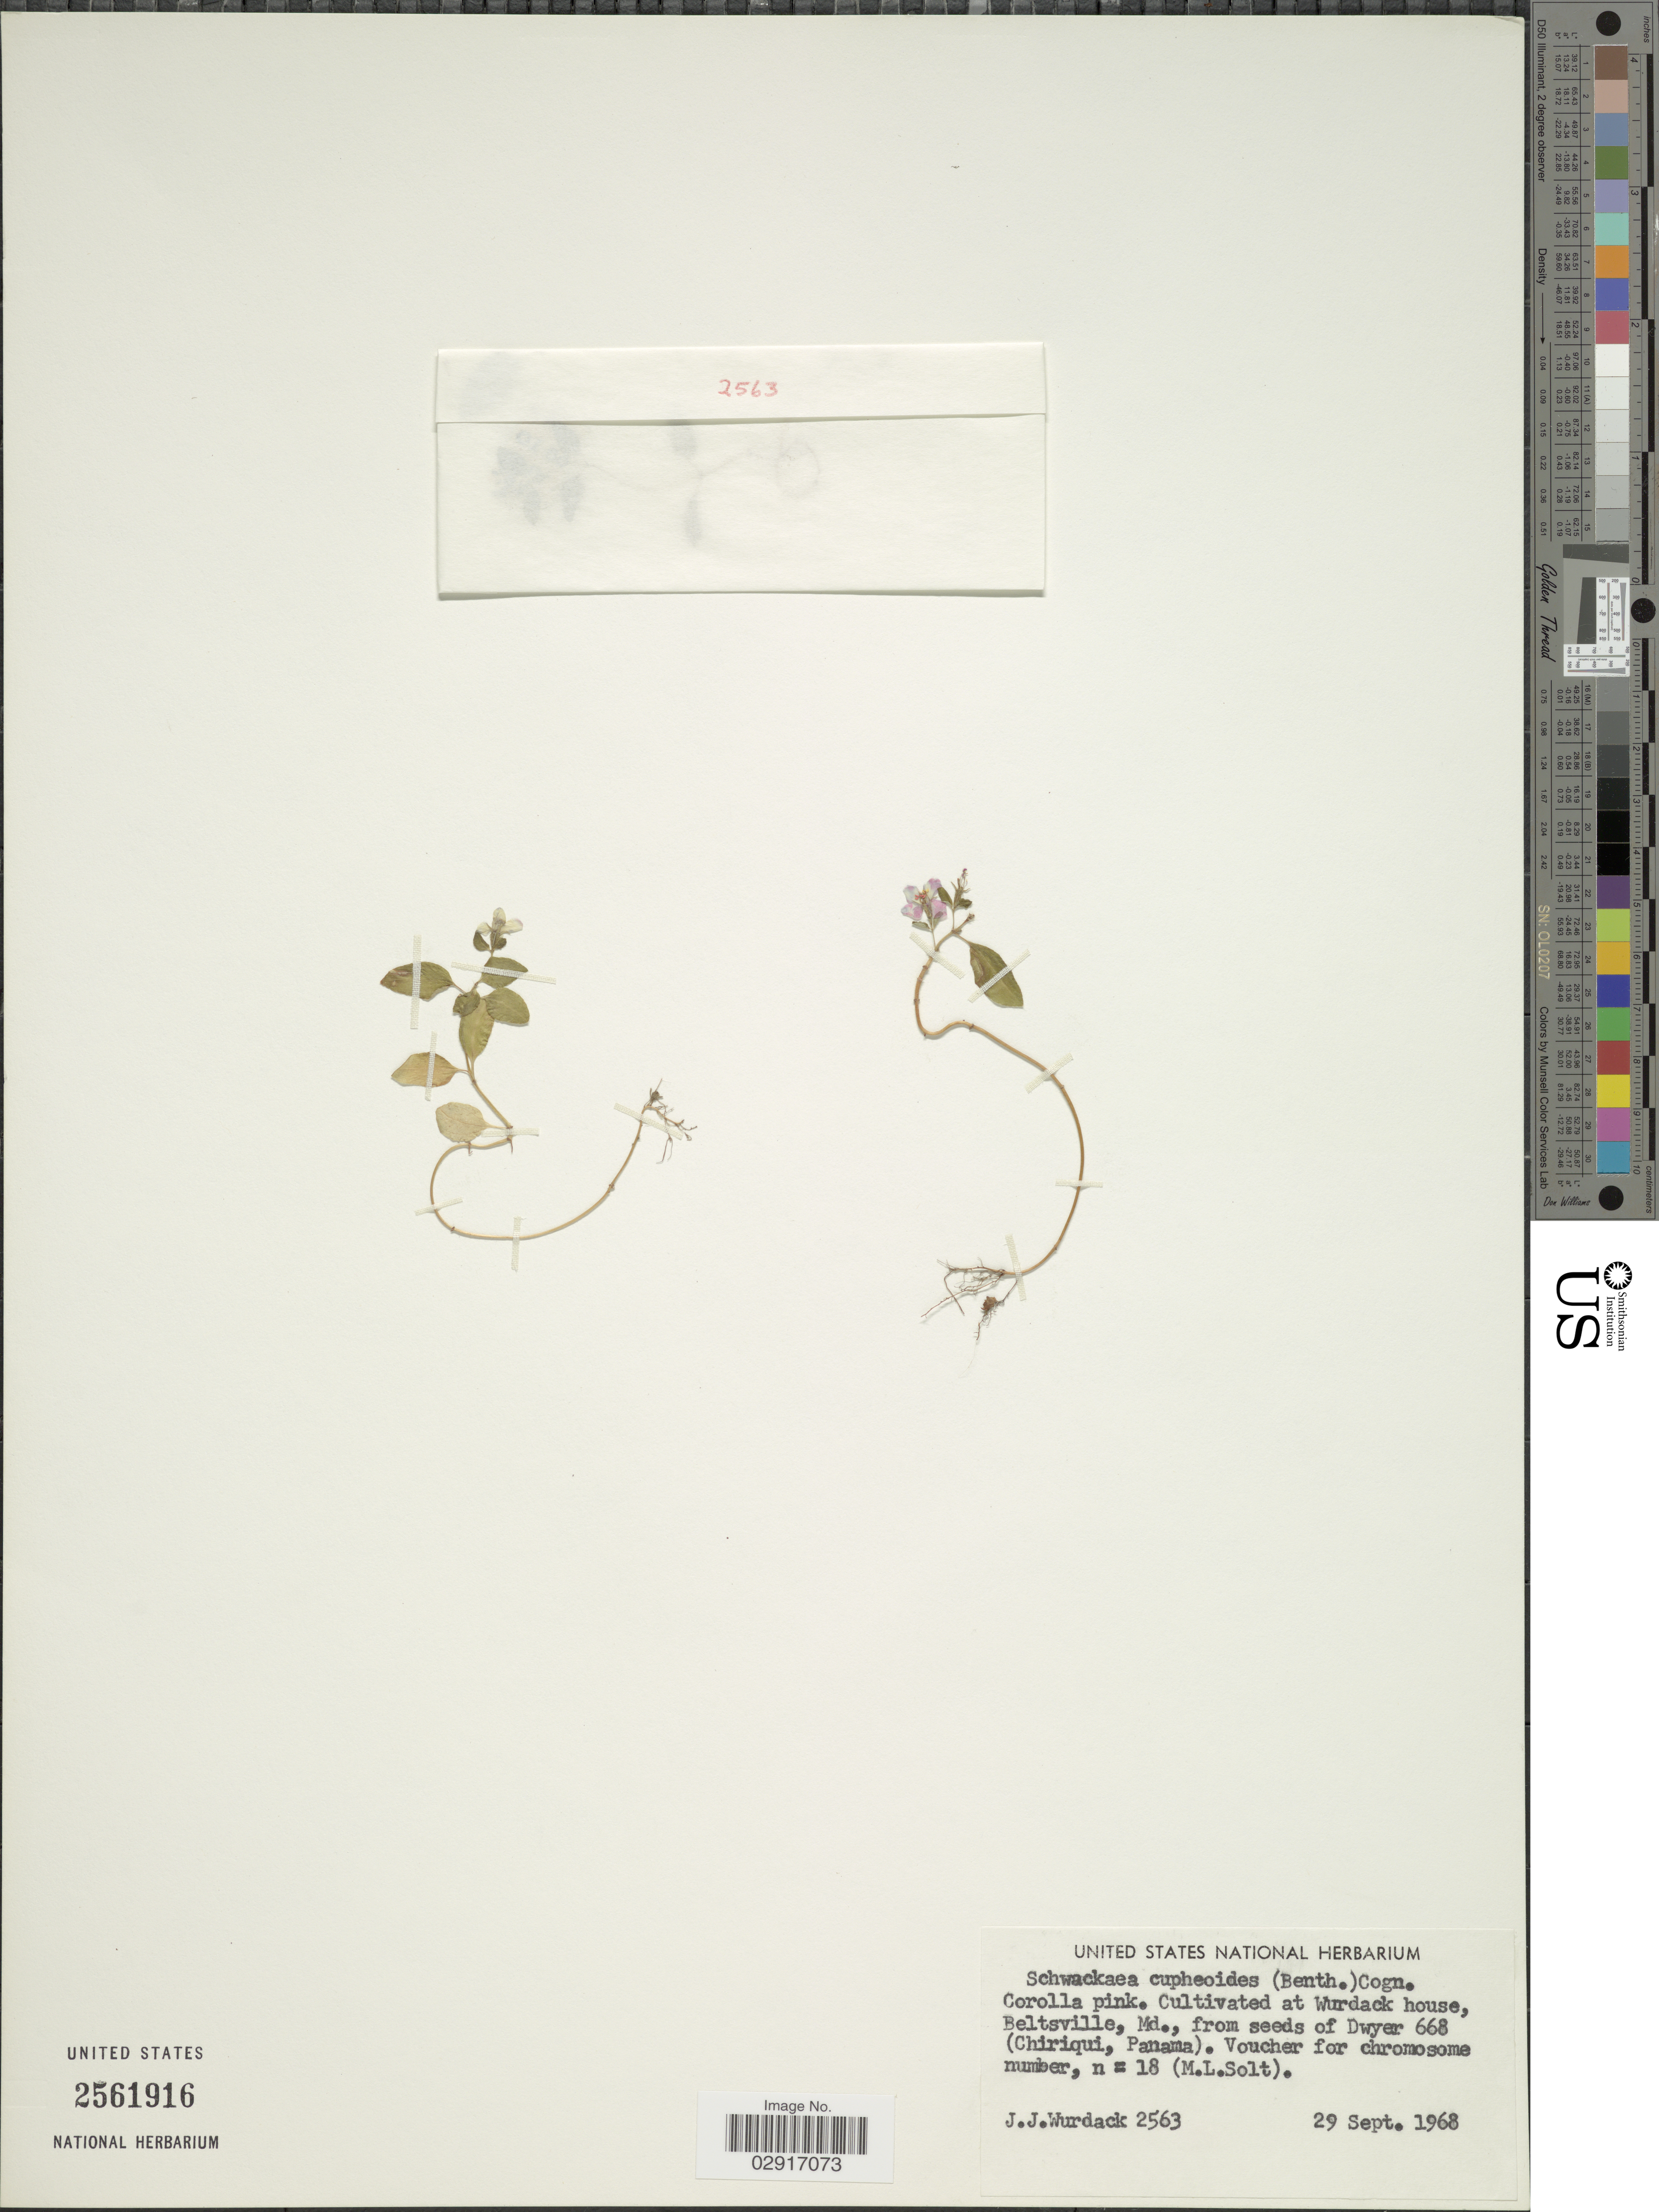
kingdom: Plantae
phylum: Tracheophyta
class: Magnoliopsida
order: Myrtales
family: Melastomataceae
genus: Schwackaea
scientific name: Schwackaea cupheoides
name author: (Benth.) Cogn.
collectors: J. J. Wurdack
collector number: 2563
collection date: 1968-09-29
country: United States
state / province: Maryland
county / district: Prince George's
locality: Cultivated at Wurdack house, Beltsville, Md.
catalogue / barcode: US 2561916